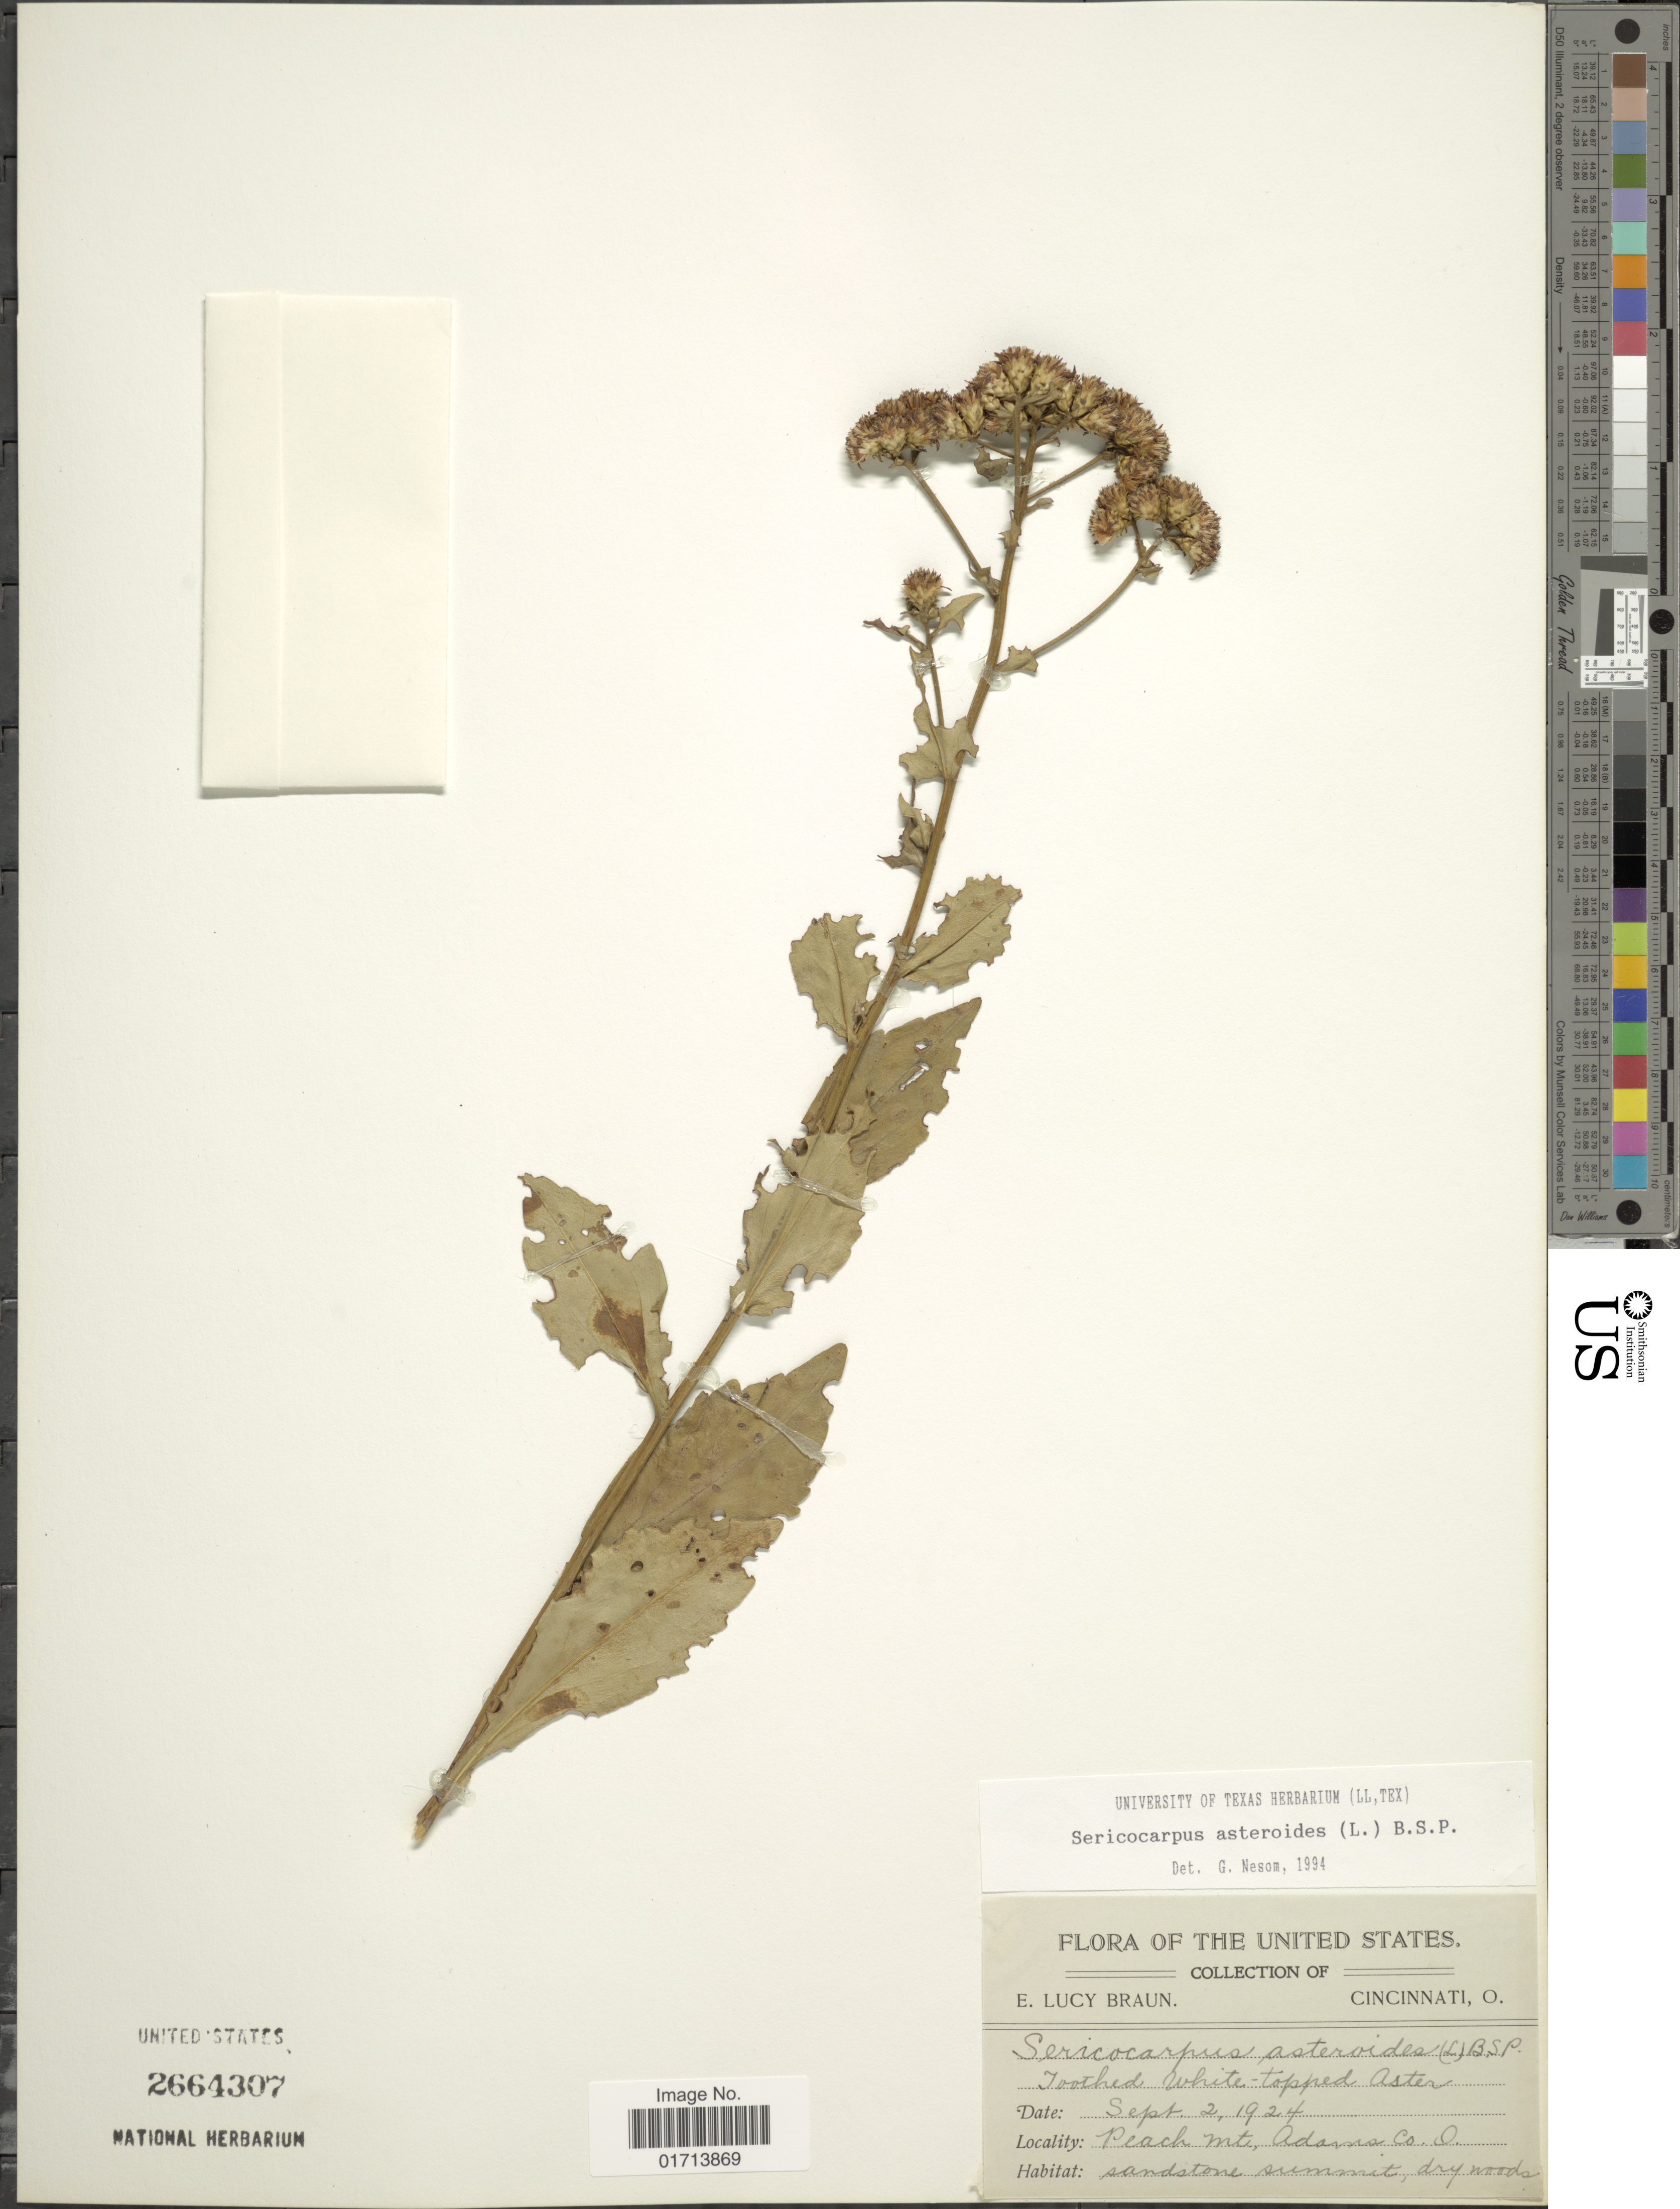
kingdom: Plantae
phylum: Tracheophyta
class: Magnoliopsida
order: Asterales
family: Asteraceae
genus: Sericocarpus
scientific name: Sericocarpus asteroides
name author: (L.) Britton, Stearns & Poggenb.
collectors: E. L. Braun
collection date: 1924-09-02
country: United States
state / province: Ohio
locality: Peach Mt. Adams Co.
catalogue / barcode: US 2664307